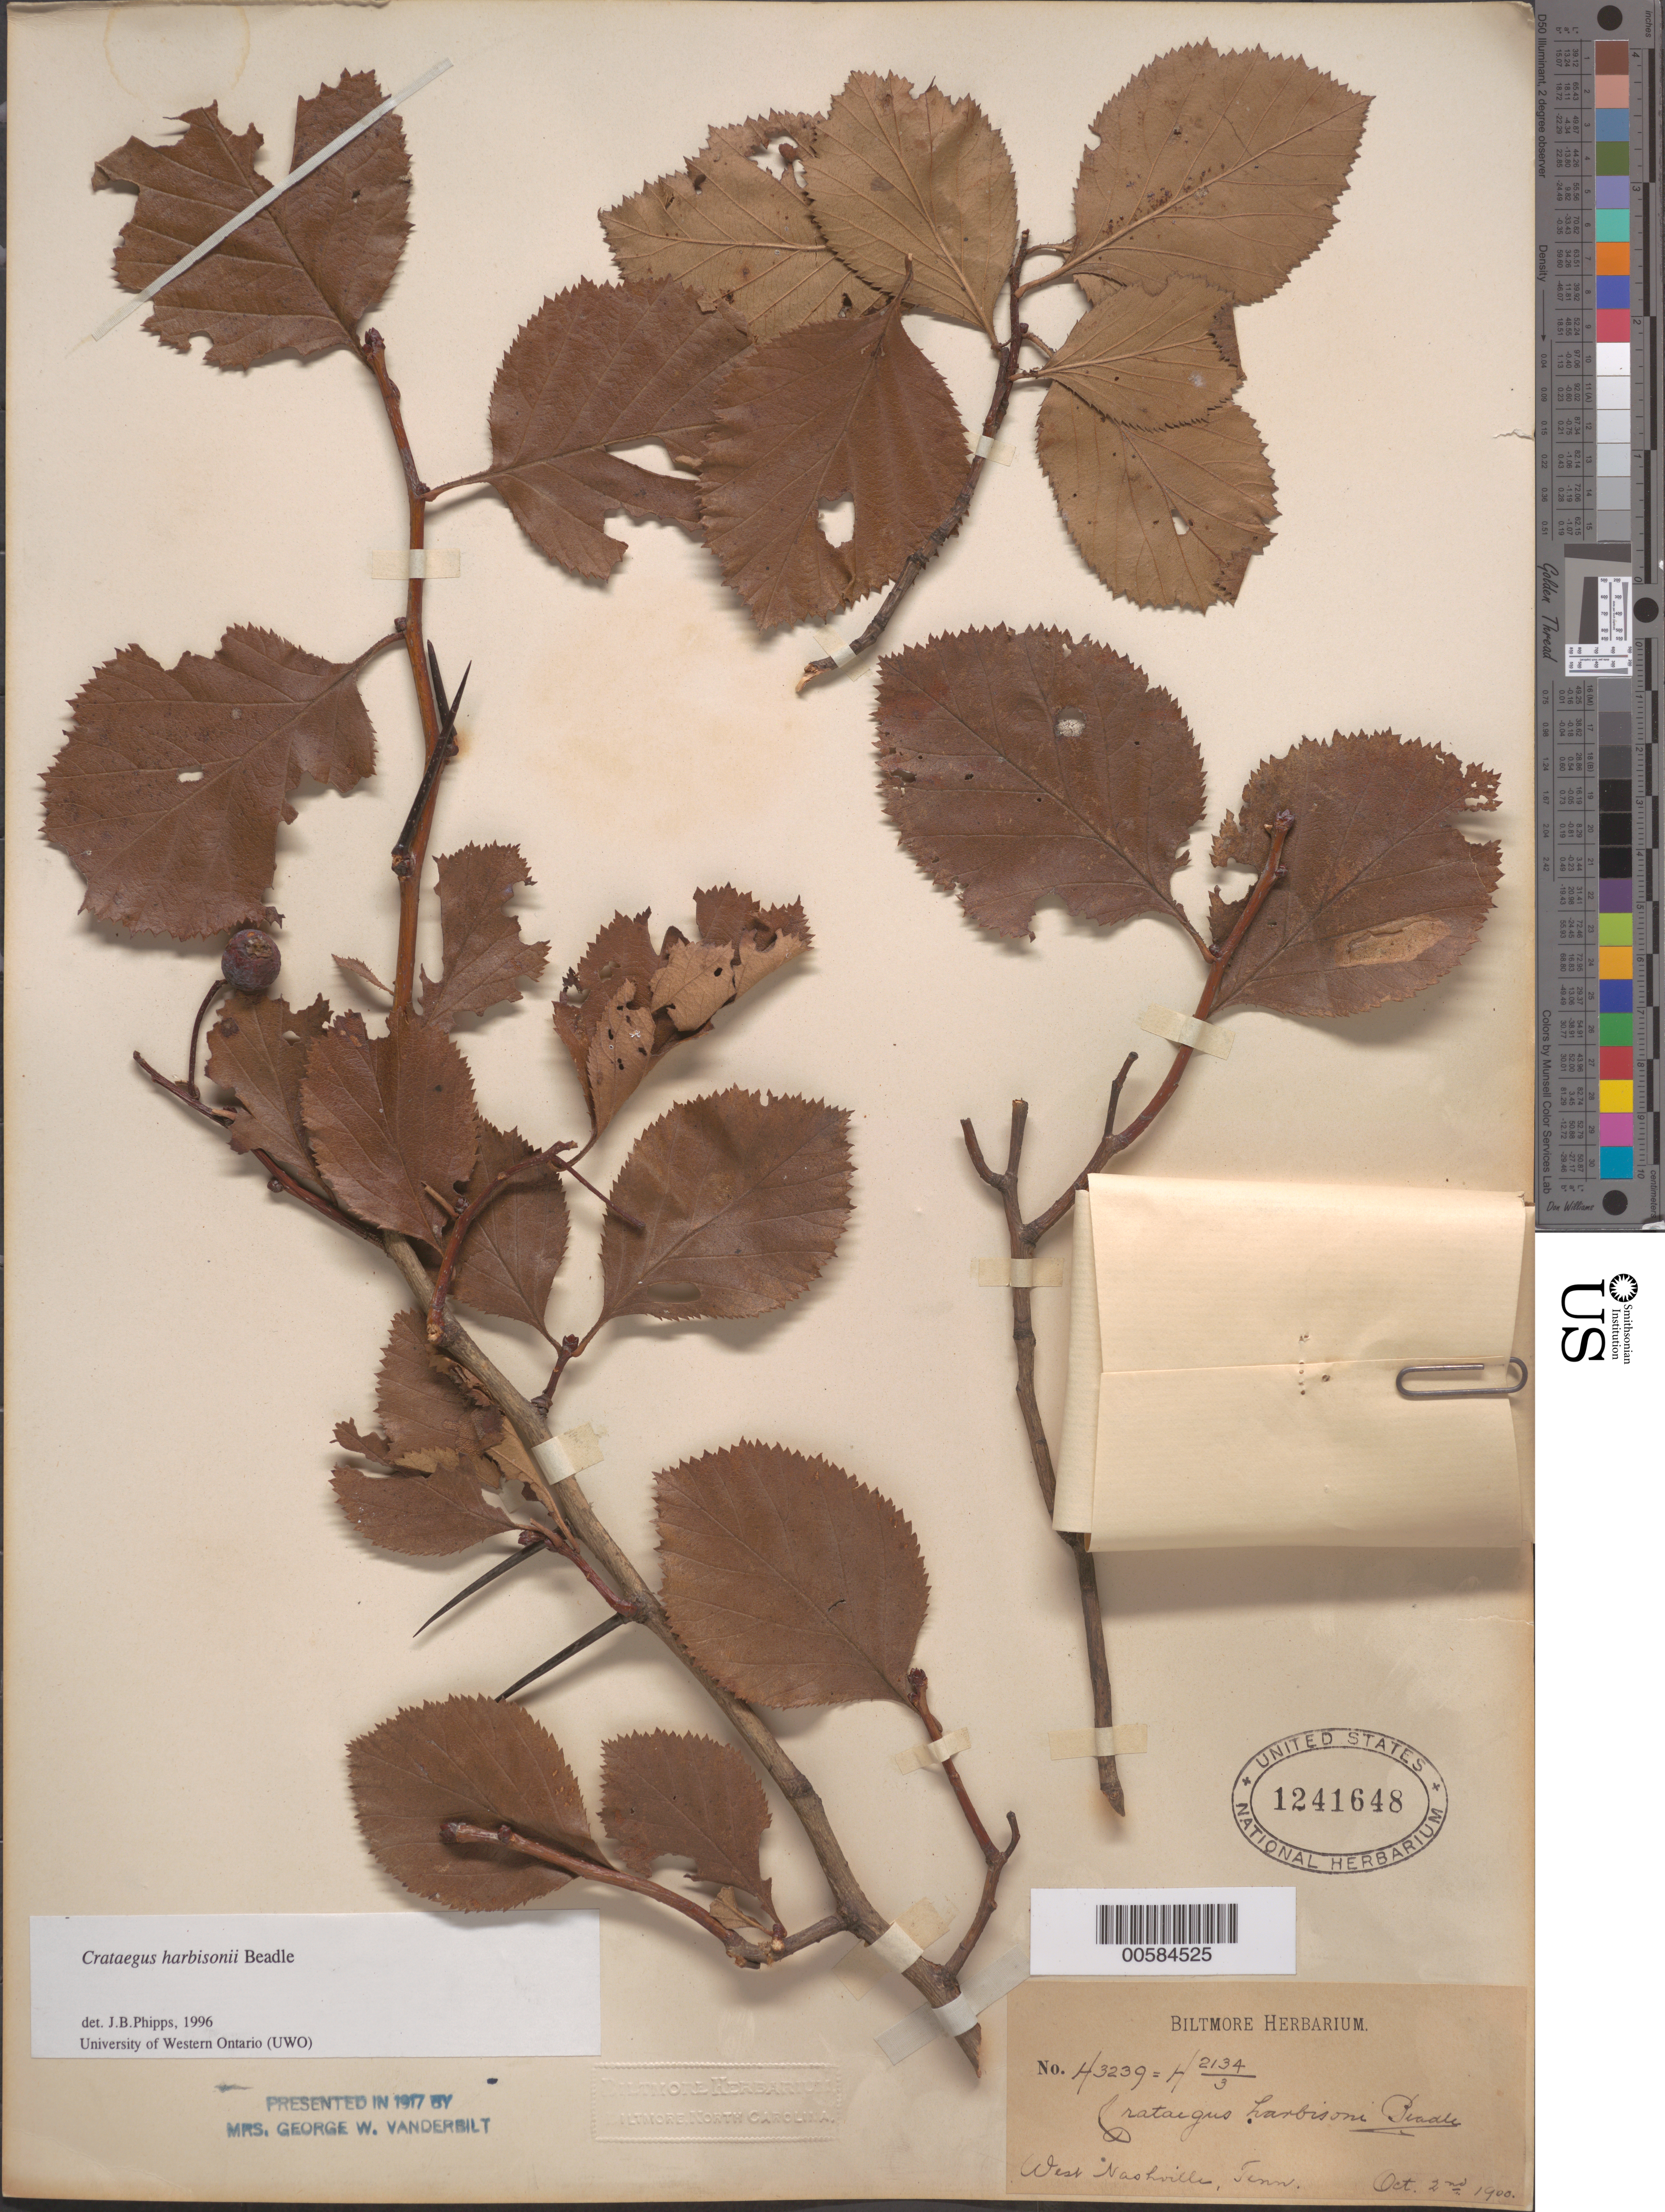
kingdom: Plantae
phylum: Tracheophyta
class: Magnoliopsida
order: Rosales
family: Rosaceae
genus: Crataegus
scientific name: Crataegus harbisoni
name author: Beadle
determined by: Phipps, James B., (UWO), University of Western Ontario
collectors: ex herb. Biltmore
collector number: H3239 = H2134/3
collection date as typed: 02 Oct 1900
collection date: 1900-10-02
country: United States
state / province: Tennessee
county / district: Davidson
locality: West Nashville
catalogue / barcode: US 1241648